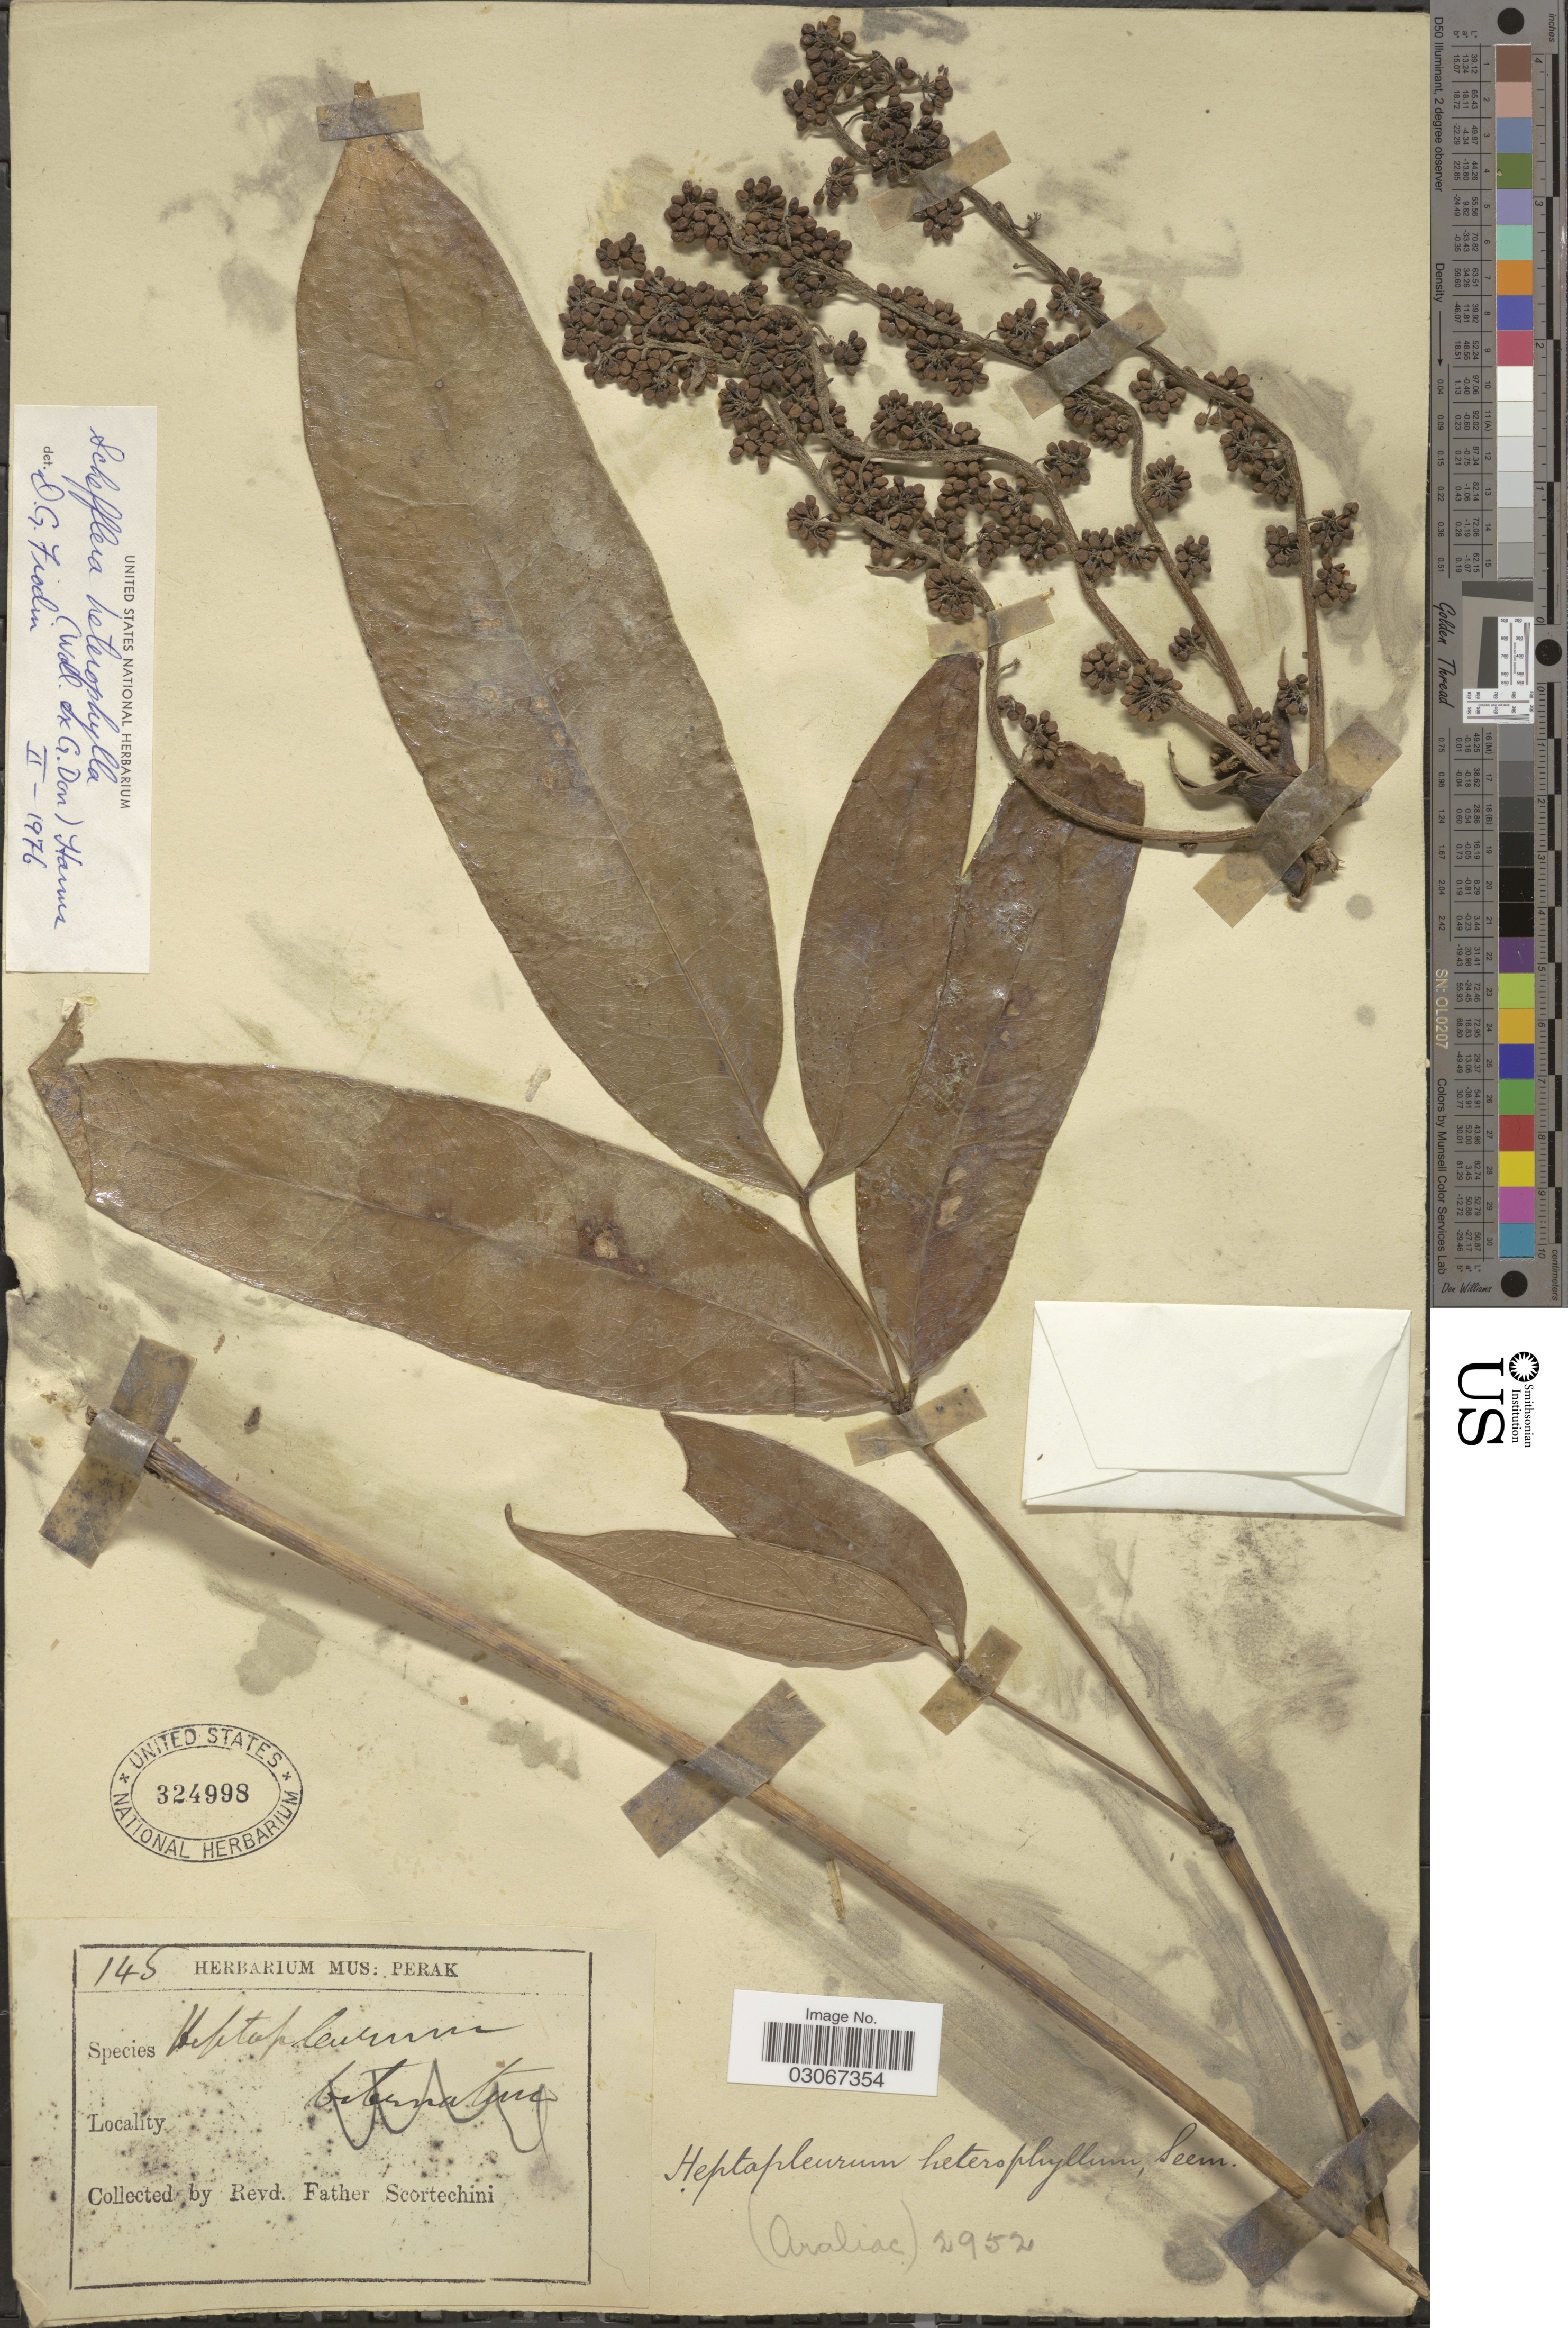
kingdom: Plantae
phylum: Tracheophyta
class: Magnoliopsida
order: Apiales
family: Araliaceae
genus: Schefflera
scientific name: Schefflera heterophylla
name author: Harms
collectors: Fr. Scortechini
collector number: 145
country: Malaysia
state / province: Perak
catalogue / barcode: US 324998